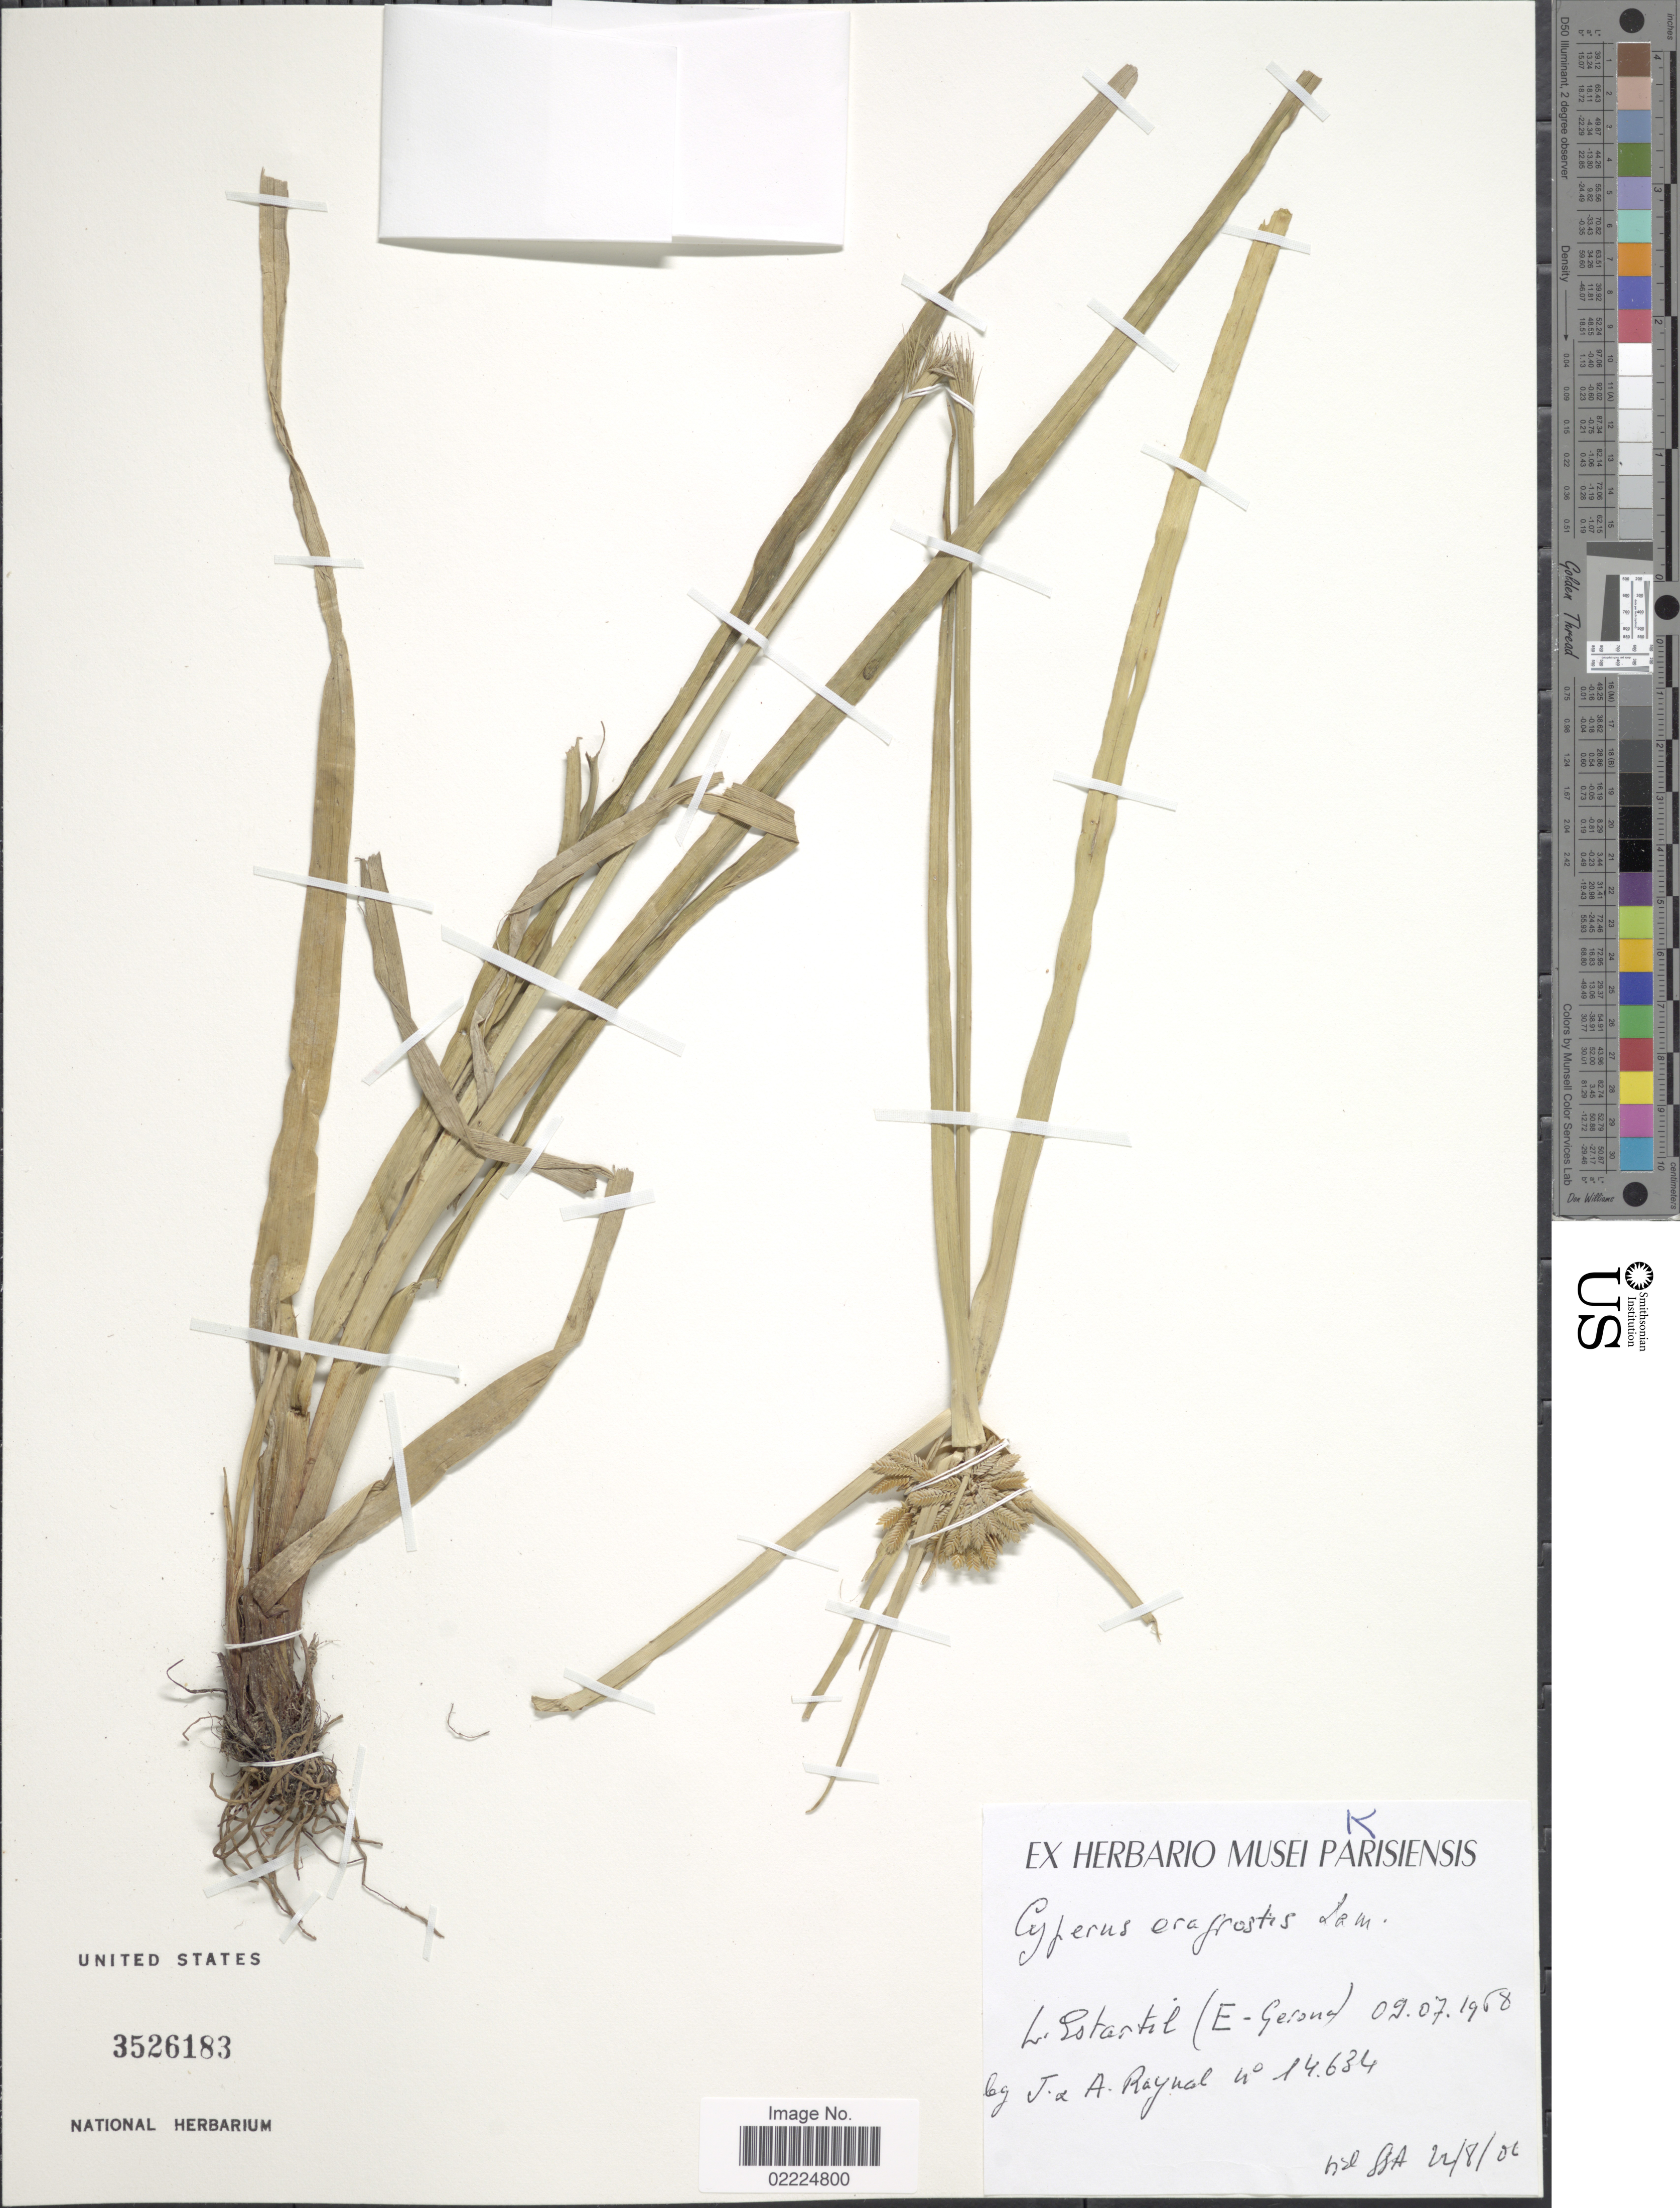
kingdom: Plantae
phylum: Tracheophyta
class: Liliopsida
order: Poales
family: Cyperaceae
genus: Cyperus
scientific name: Cyperus eragrostis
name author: Lam.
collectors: J. Raynal & A. M. Raynal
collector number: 14634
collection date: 1968-07-09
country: Spain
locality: L. Estantil (E. Gerona).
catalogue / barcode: US 3526183